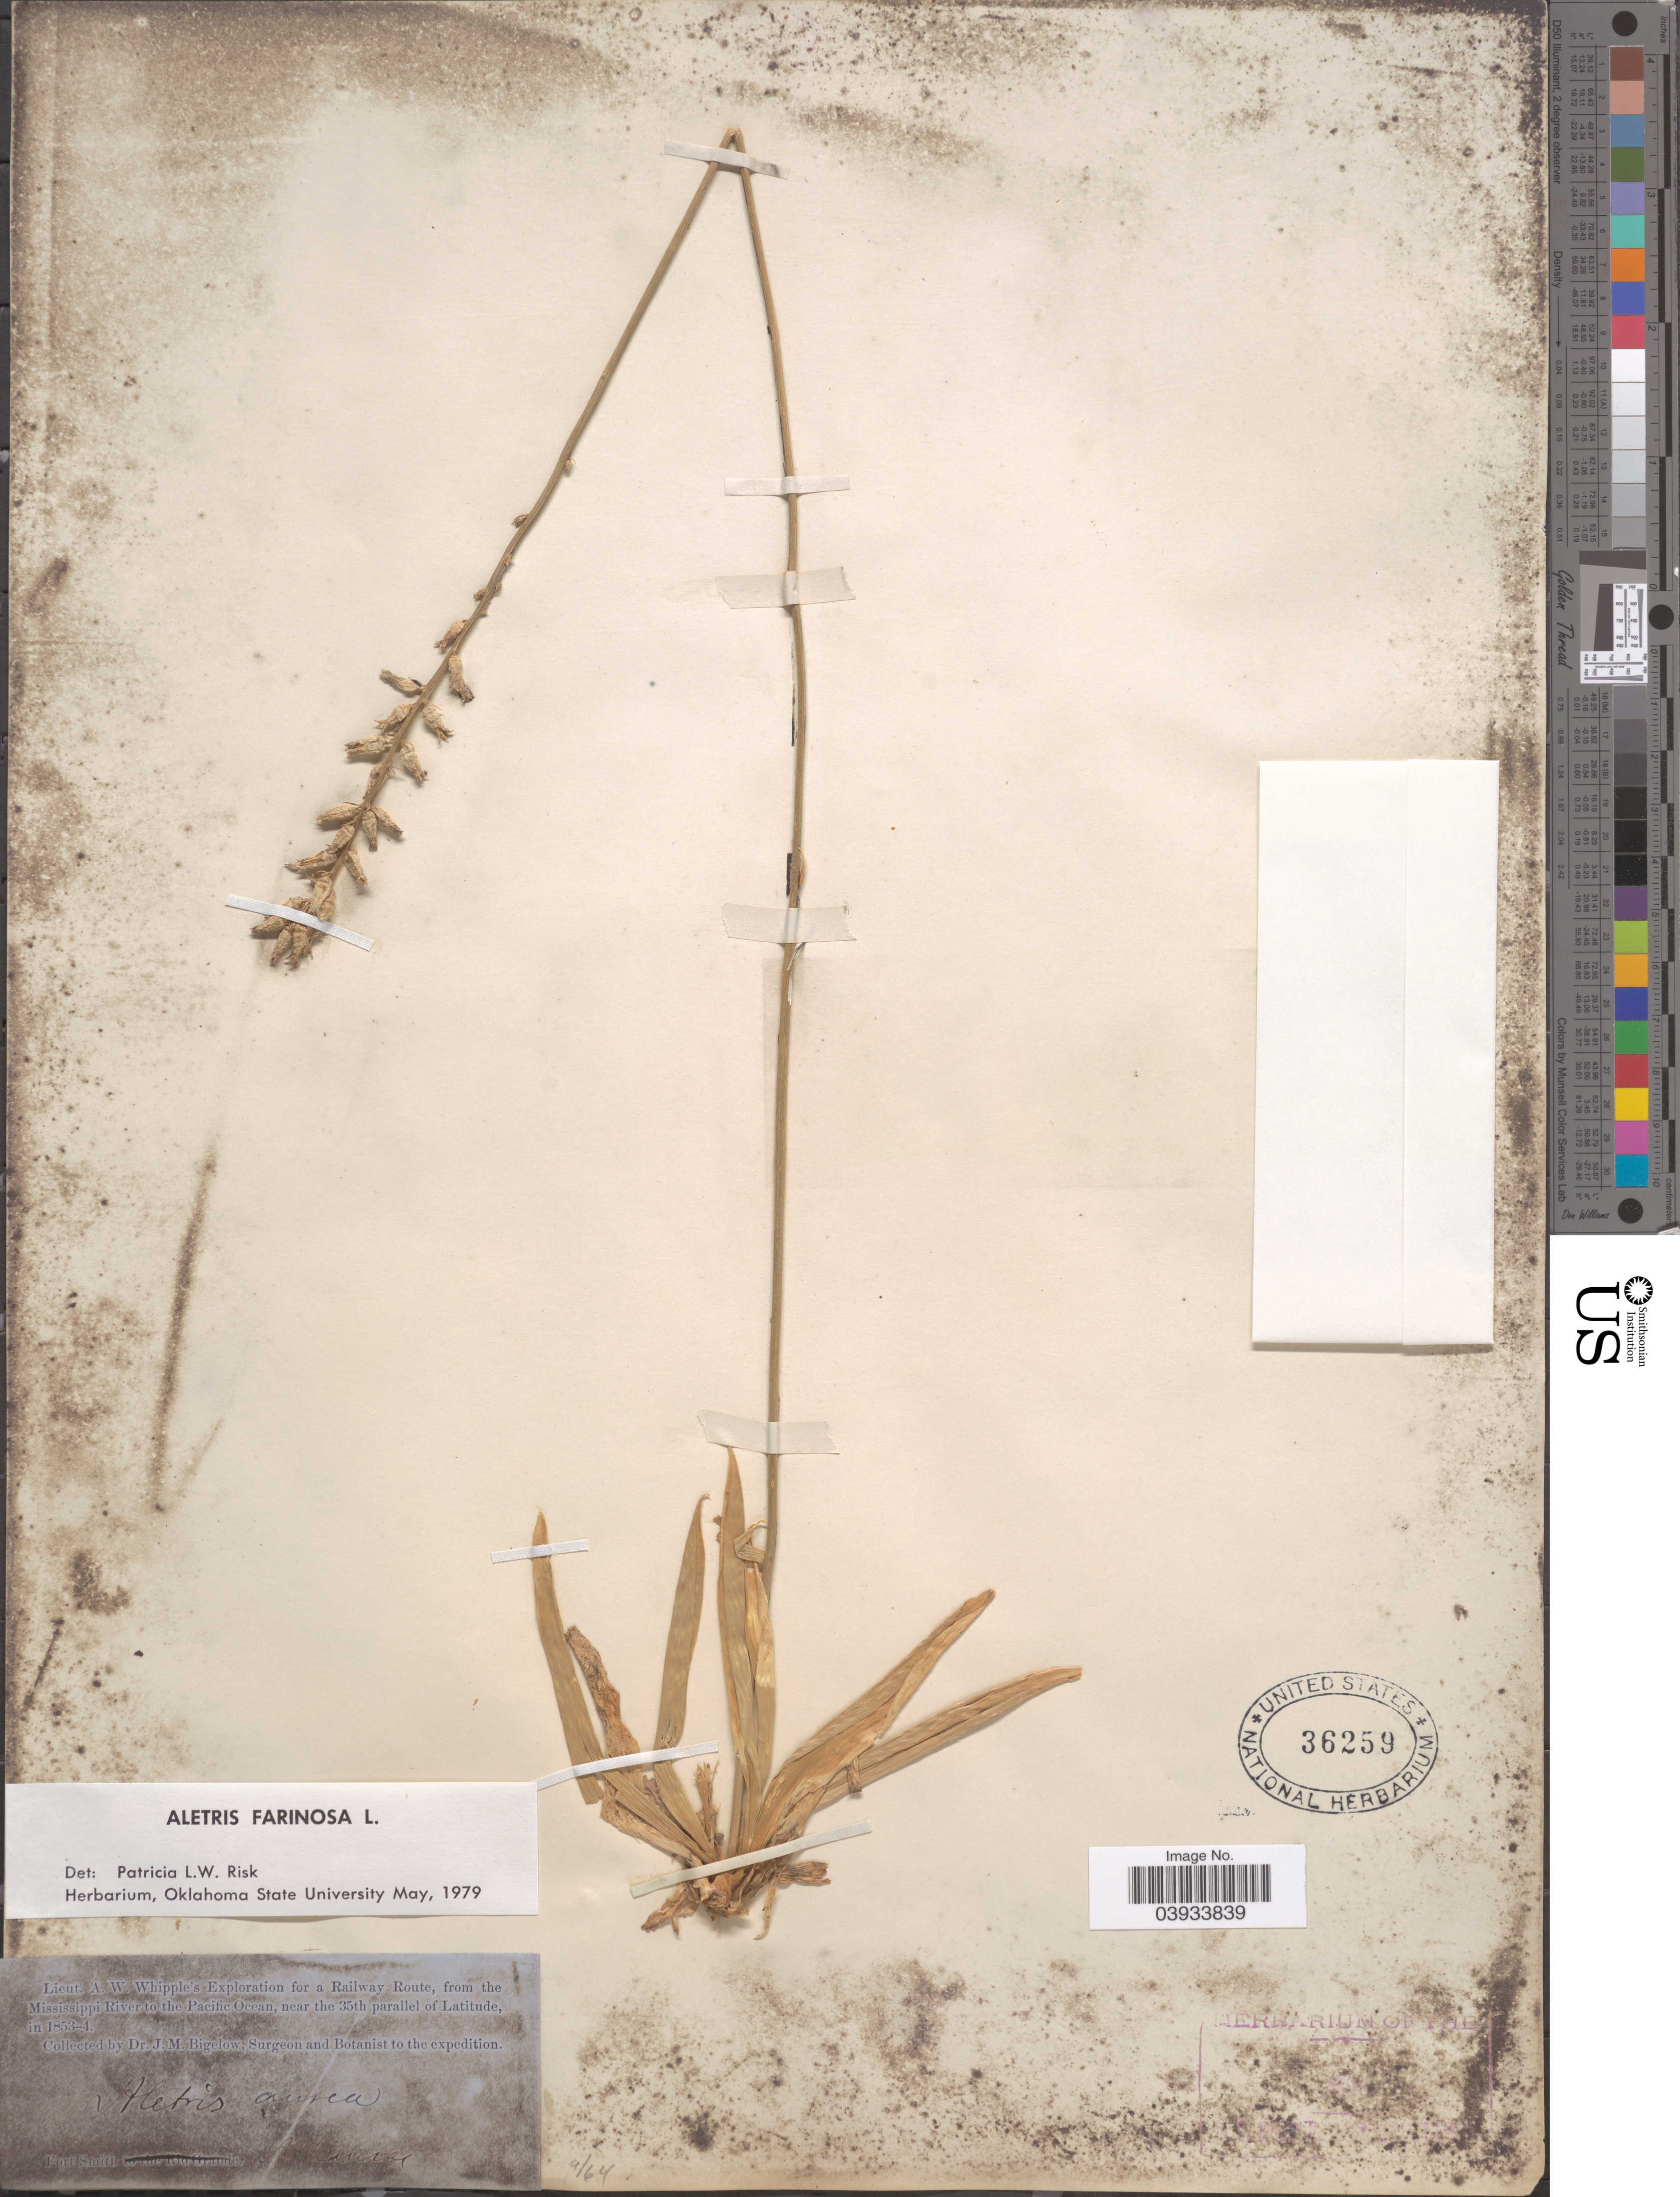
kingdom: Plantae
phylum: Tracheophyta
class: Liliopsida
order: Dioscoreales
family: Nartheciaceae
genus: Aletris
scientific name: Aletris farinosa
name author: L.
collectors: J. M. Bigelow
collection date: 1853/1854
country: United States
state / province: Arkansas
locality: Railway Route, from the Mississppi River to the Pacific Ocean. Fort Smith.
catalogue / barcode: US 36259